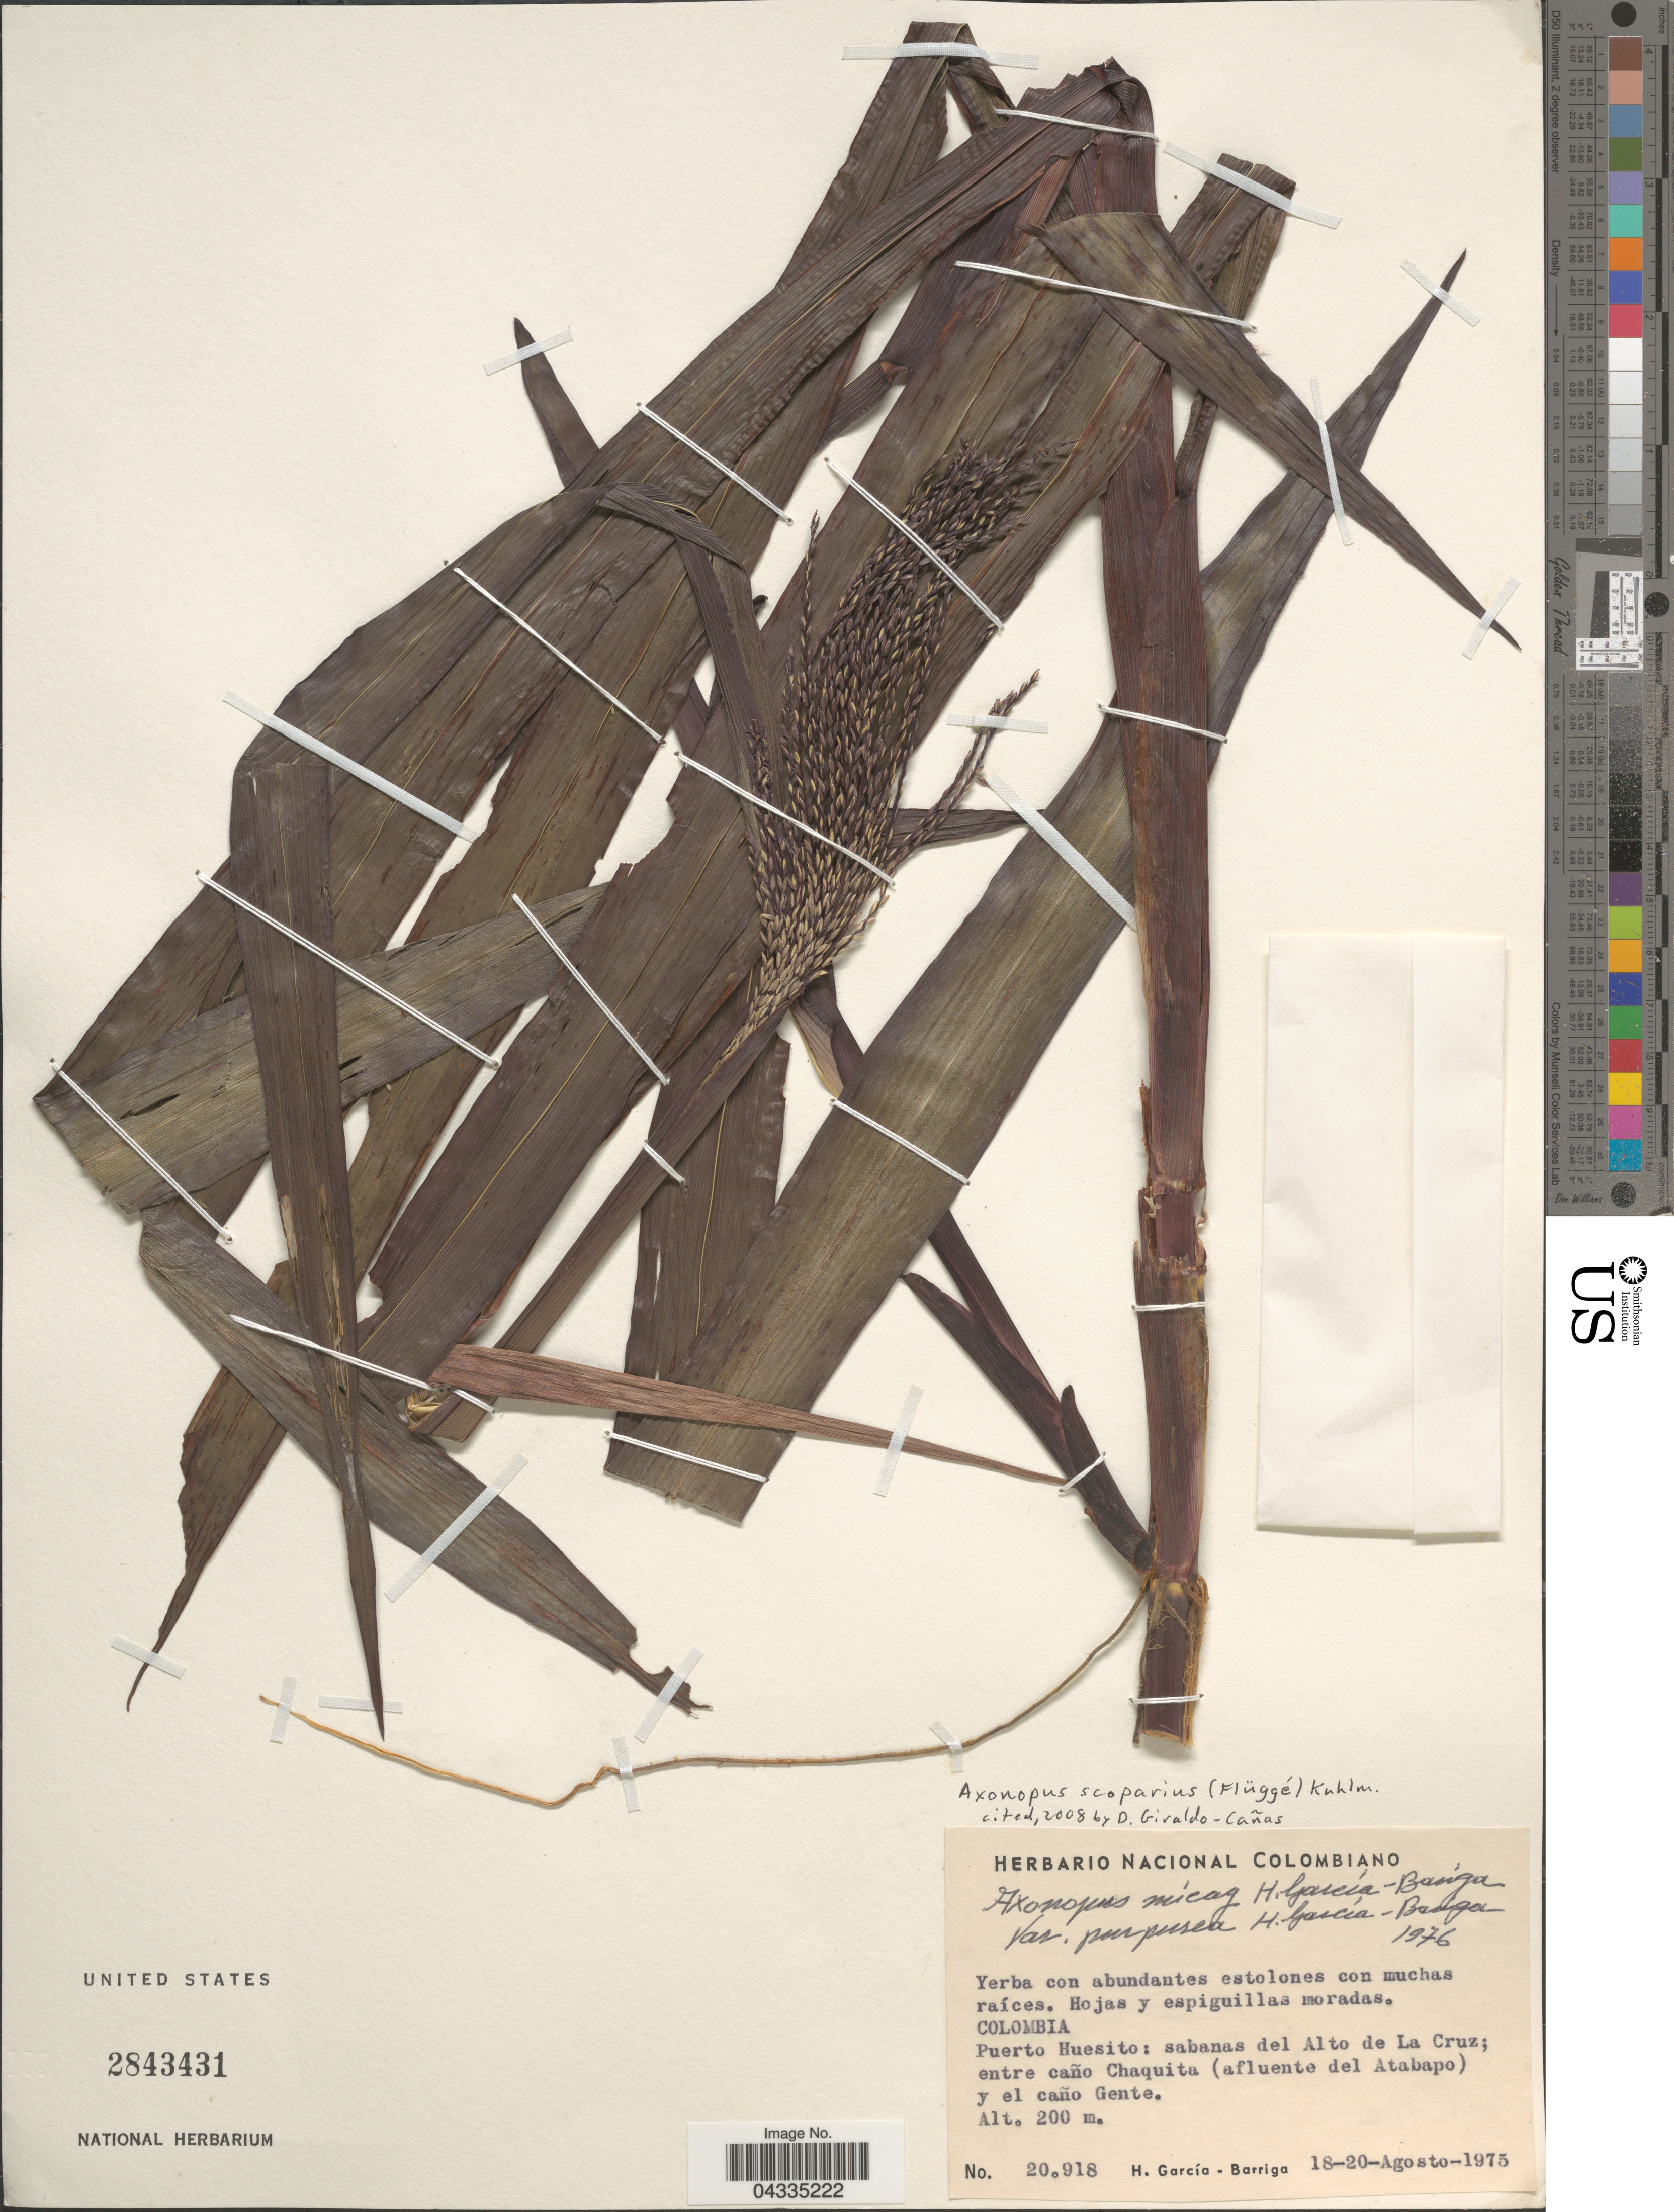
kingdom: Plantae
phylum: Tracheophyta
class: Liliopsida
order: Poales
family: Poaceae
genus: Axonopus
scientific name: Axonopus scoparius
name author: (Flüggé) Kuhlm.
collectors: H. García Barriga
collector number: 20918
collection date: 1975-08-18/1975-08-20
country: Colombia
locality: Puerto Huesito: sabanas del Alto de La Cruz; entre caño Chaquita (afluente del Atabapo) y el caño Gente.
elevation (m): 200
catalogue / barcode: US 2843431